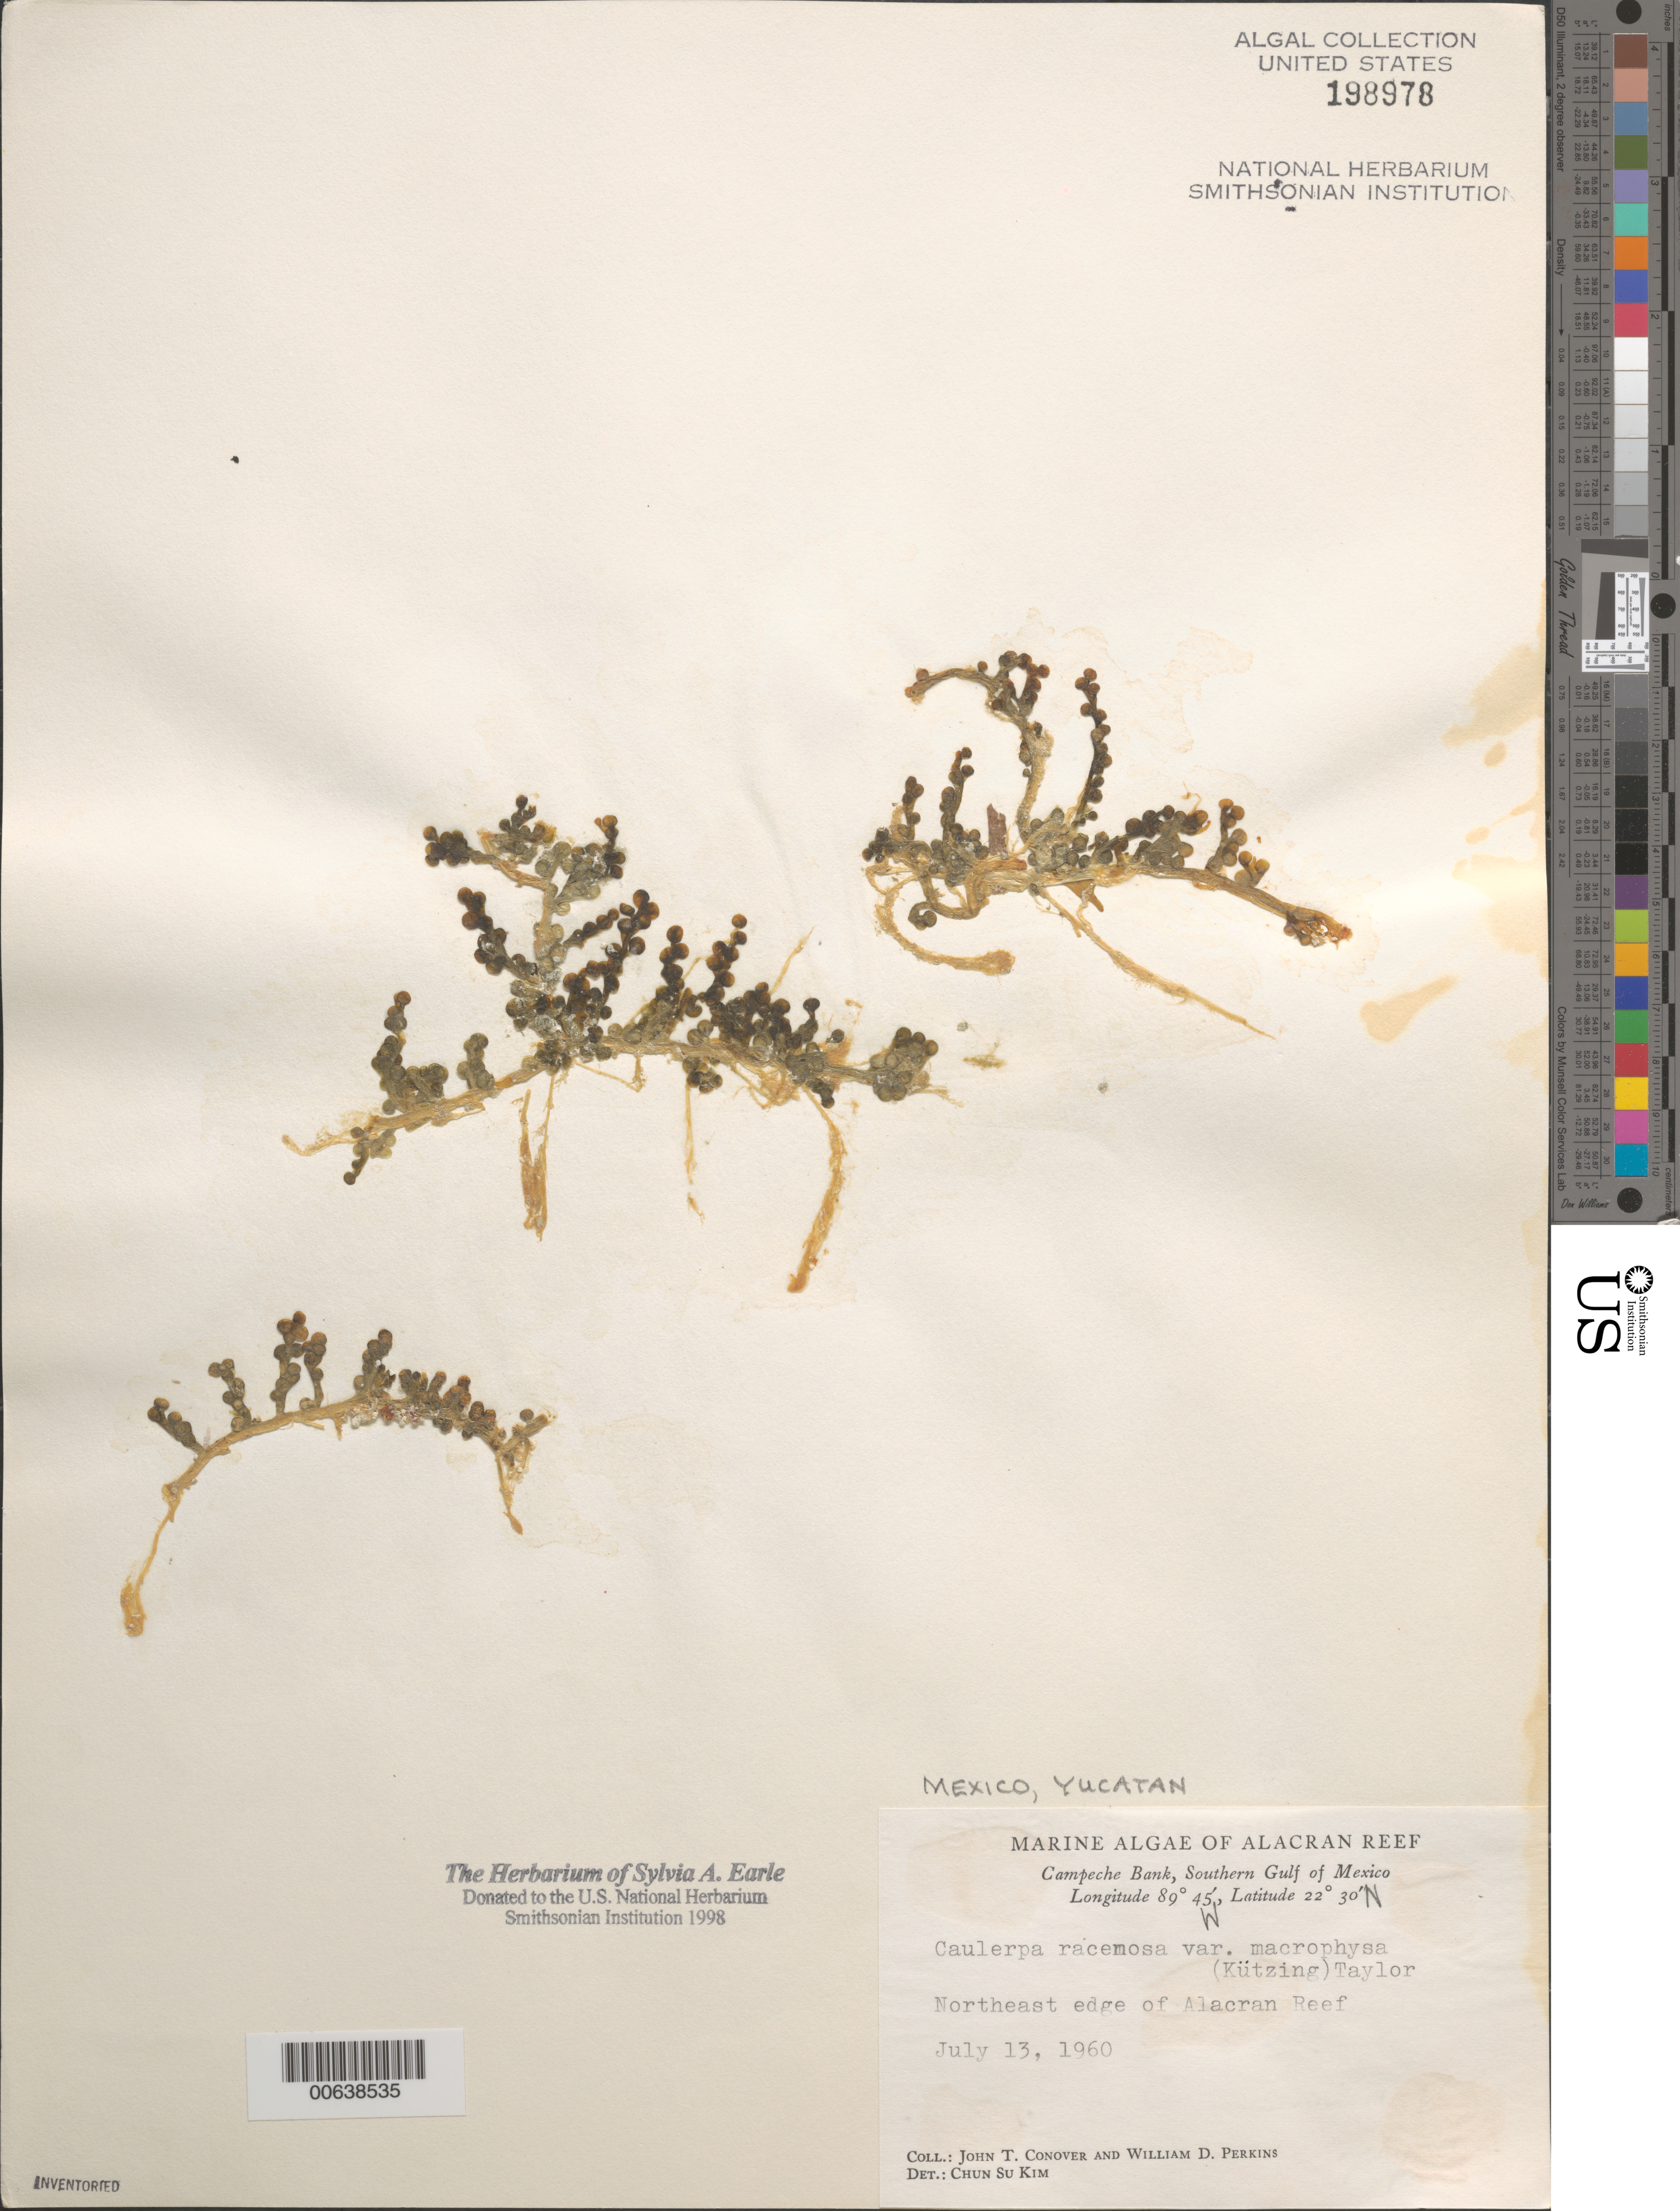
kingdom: Plantae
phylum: Chlorophyta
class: Ulvophyceae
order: Bryopsidales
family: Caulerpaceae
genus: Caulerpa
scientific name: Caulerpa racemosa var. macrophysa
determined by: Kim, Chun Su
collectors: J. T. Conover & W. D. Perkins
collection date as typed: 13 Jul 1960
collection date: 1960-07-13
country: Mexico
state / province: Yucatan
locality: Alacran Reef, Campeche Bank, southern Gulf of Mexico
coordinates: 22 30' N, 89 45' W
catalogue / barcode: US 198978